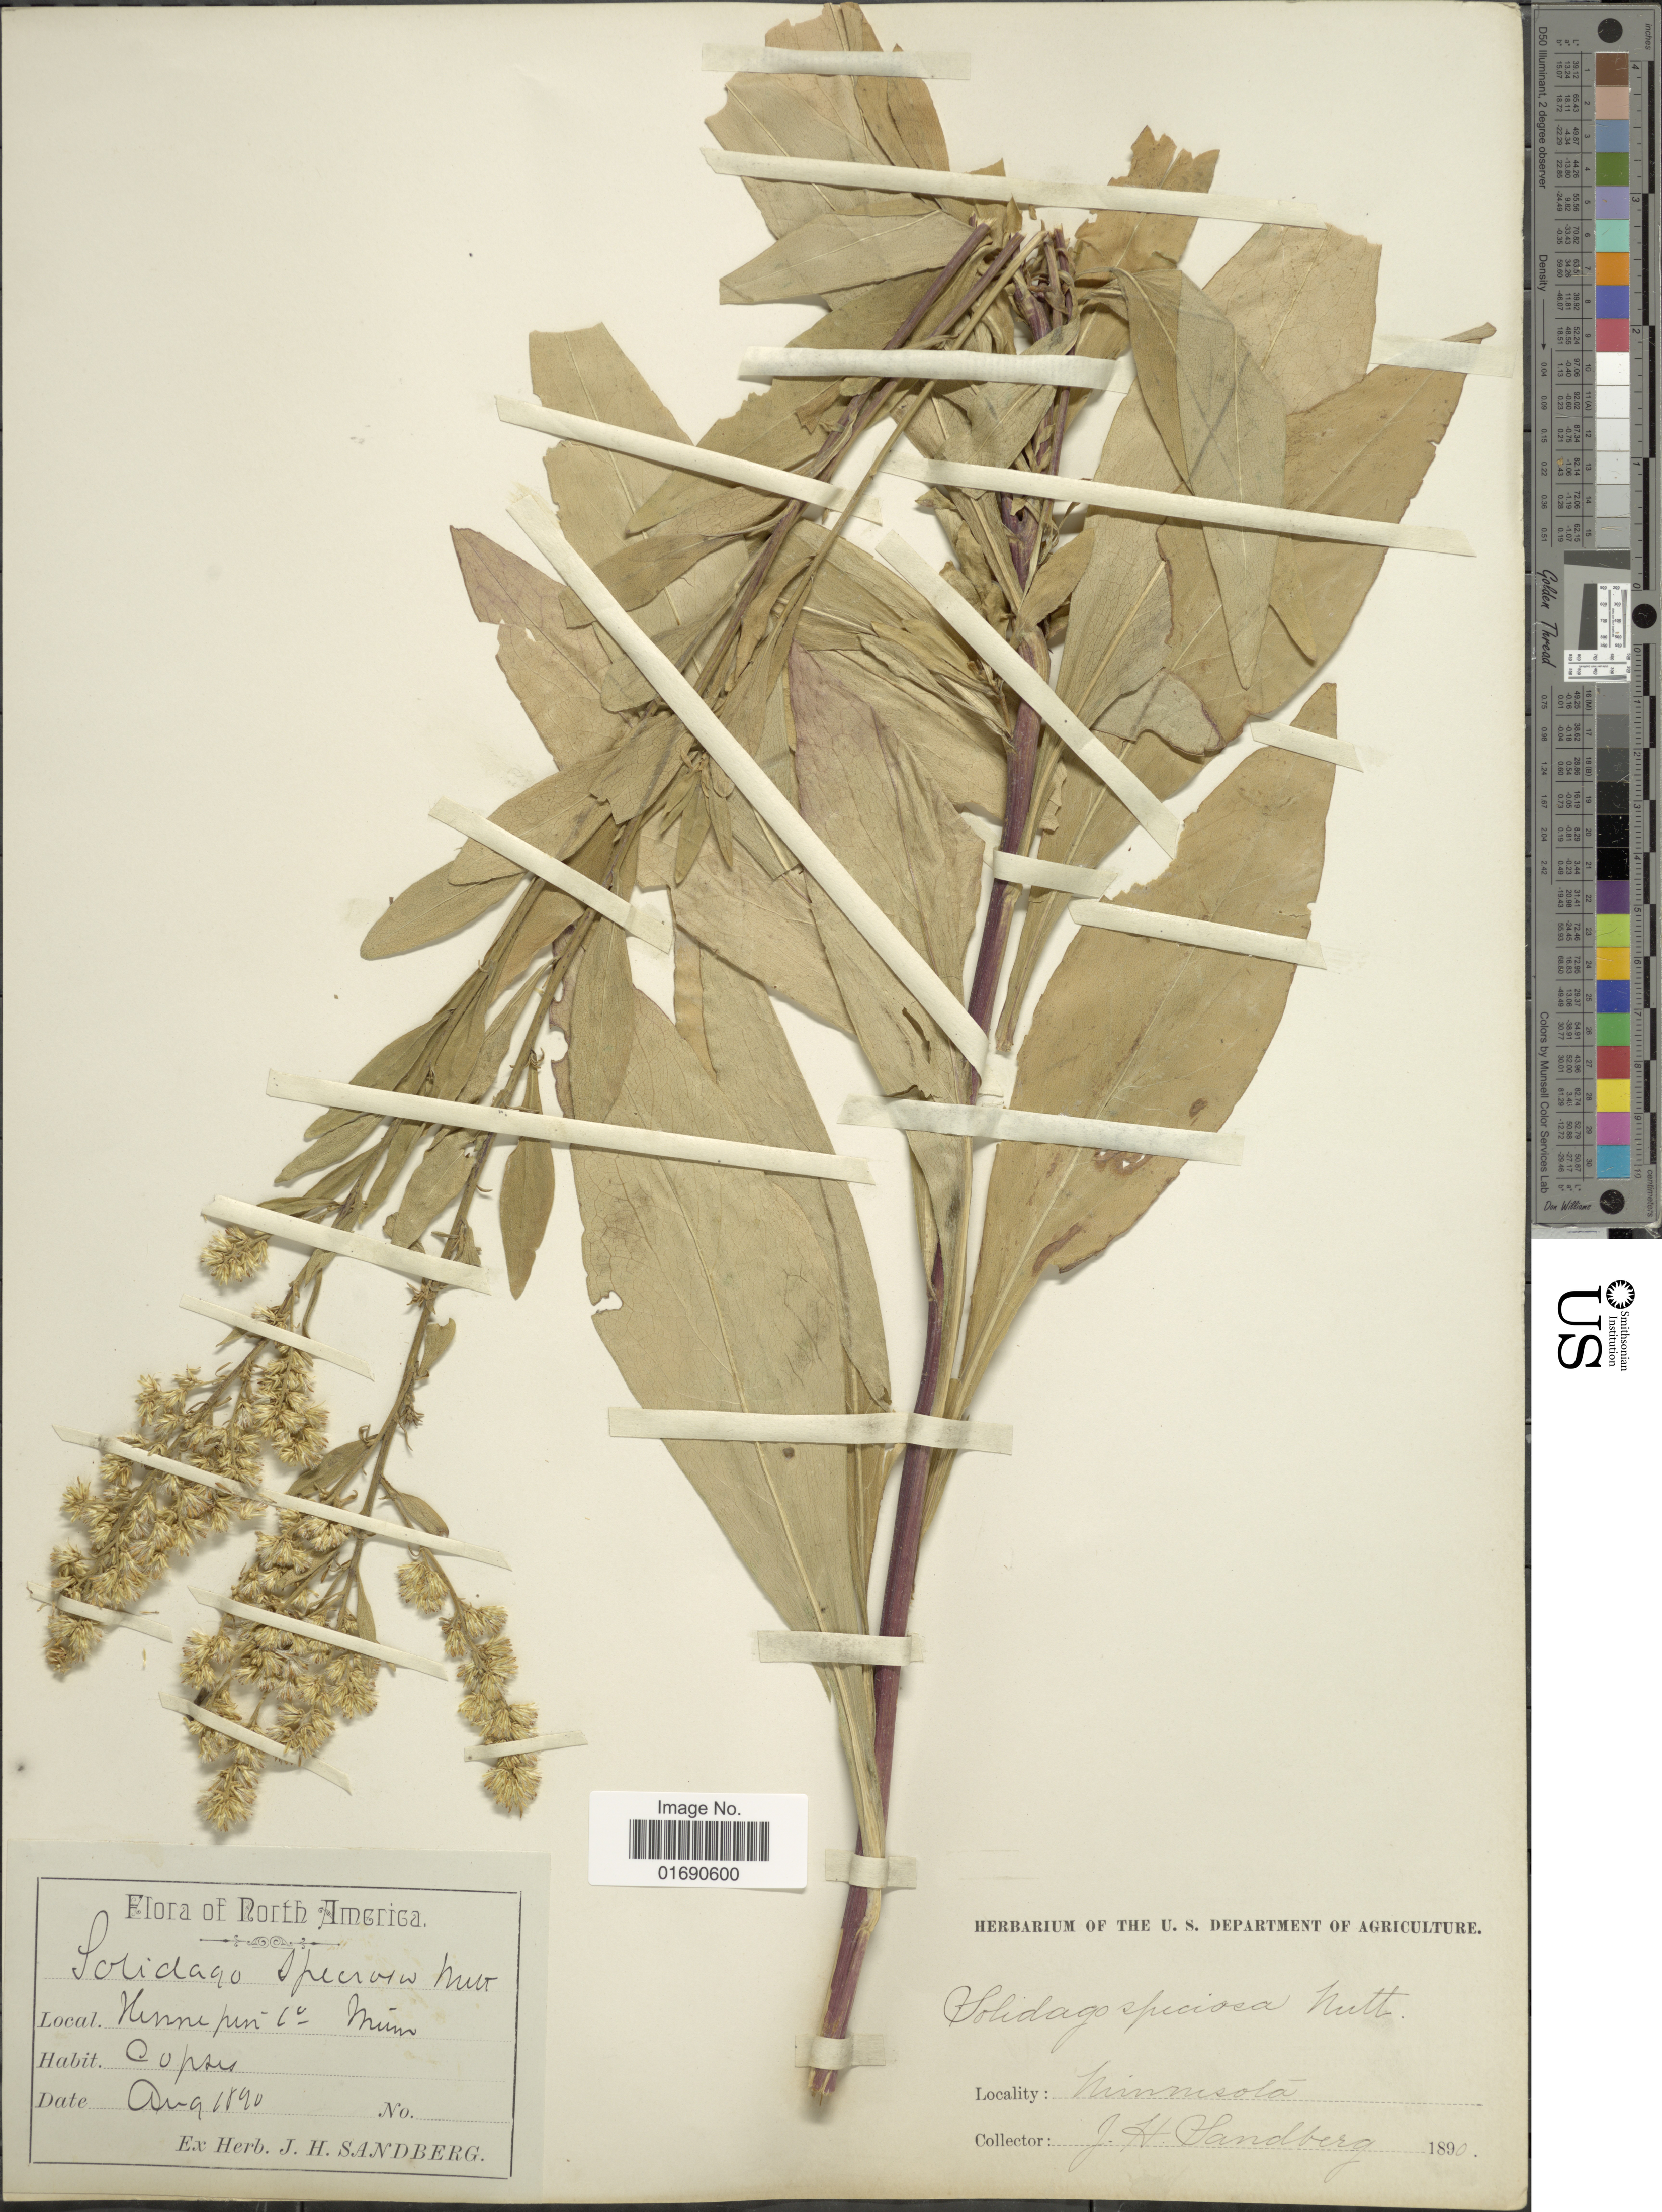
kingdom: Plantae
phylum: Tracheophyta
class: Magnoliopsida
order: Asterales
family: Asteraceae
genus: Solidago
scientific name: Solidago speciosa var. angustata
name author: Torr. & A. Gray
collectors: J. H. Sandberg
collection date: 1890-08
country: United States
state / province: Minnesota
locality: Hennepen Co